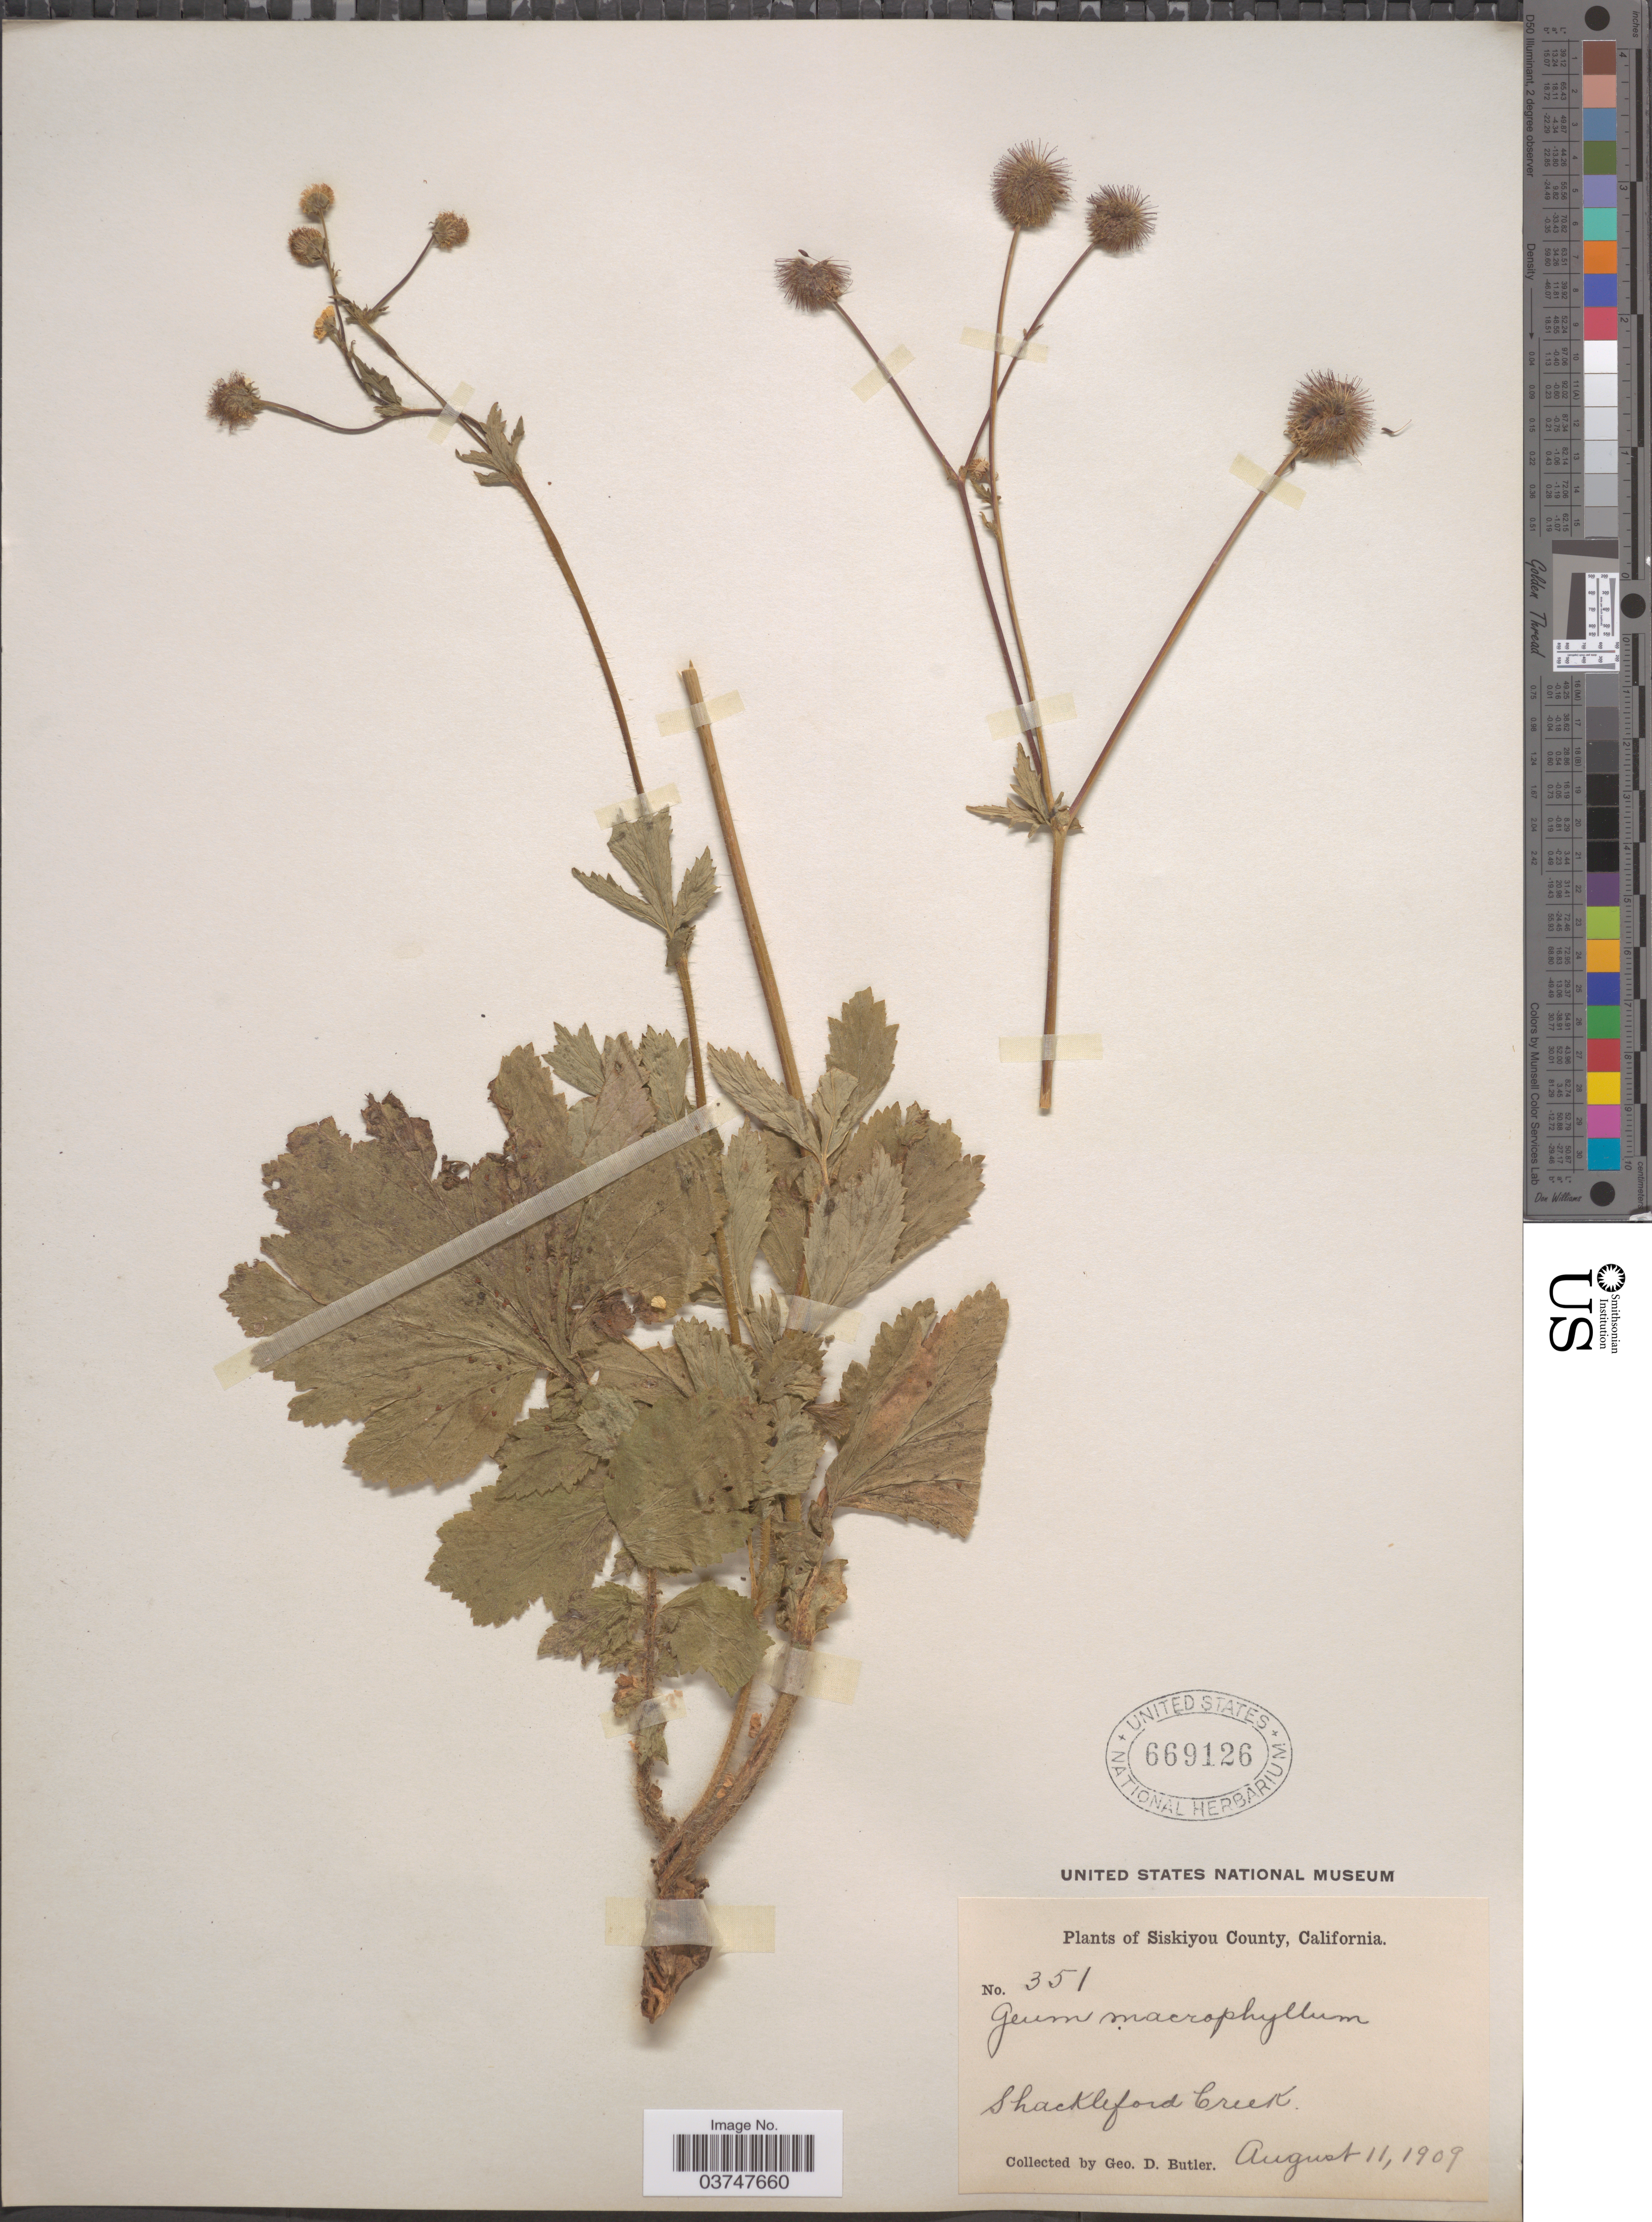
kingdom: Plantae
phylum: Tracheophyta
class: Magnoliopsida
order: Rosales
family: Rosaceae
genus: Geum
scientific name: Geum macrophyllum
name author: Willd.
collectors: G. D. Butler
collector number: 351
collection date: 1909-08-11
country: United States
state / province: California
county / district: Siskiyou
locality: Siskiyou County. Shackleford Creek.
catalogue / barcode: US 669126